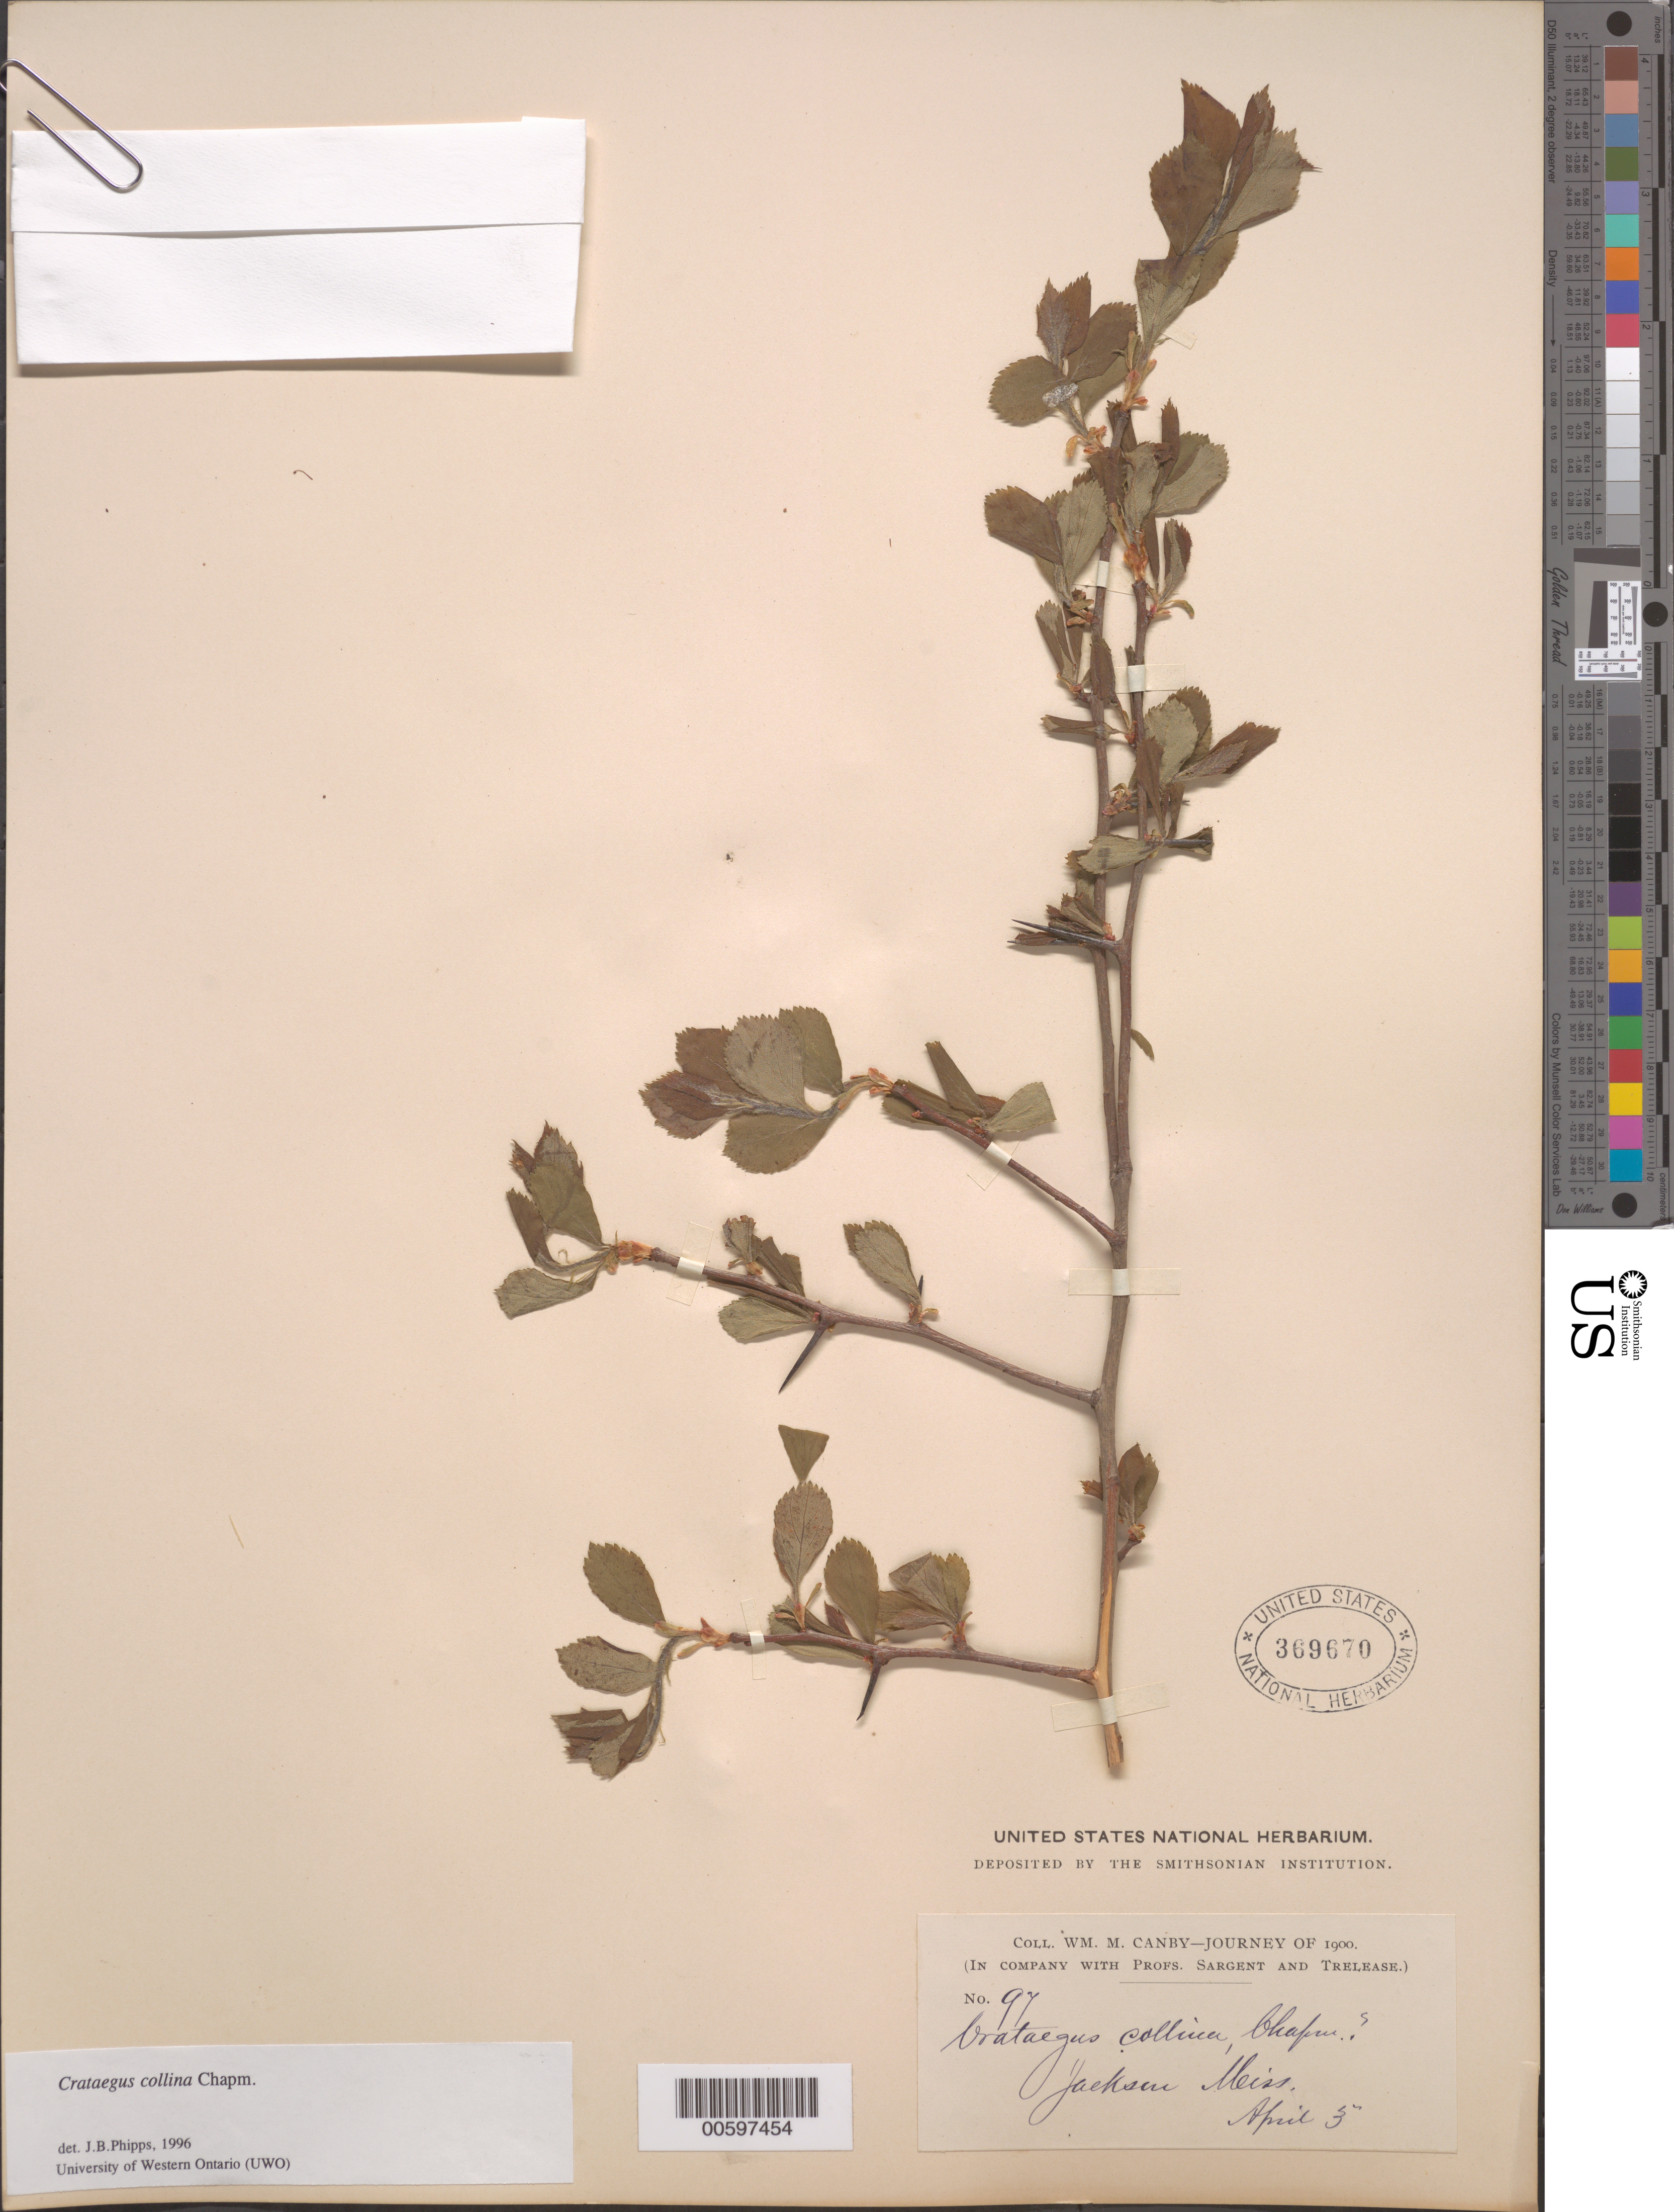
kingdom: Plantae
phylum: Tracheophyta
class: Magnoliopsida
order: Rosales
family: Rosaceae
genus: Crataegus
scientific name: Crataegus collina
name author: Chapm.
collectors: W. M. Canby, -- Sargent & -- Trelease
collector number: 97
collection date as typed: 03 Apr 1900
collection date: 1900-04-03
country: United States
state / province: Mississippi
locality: Jackson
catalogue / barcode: US 369670